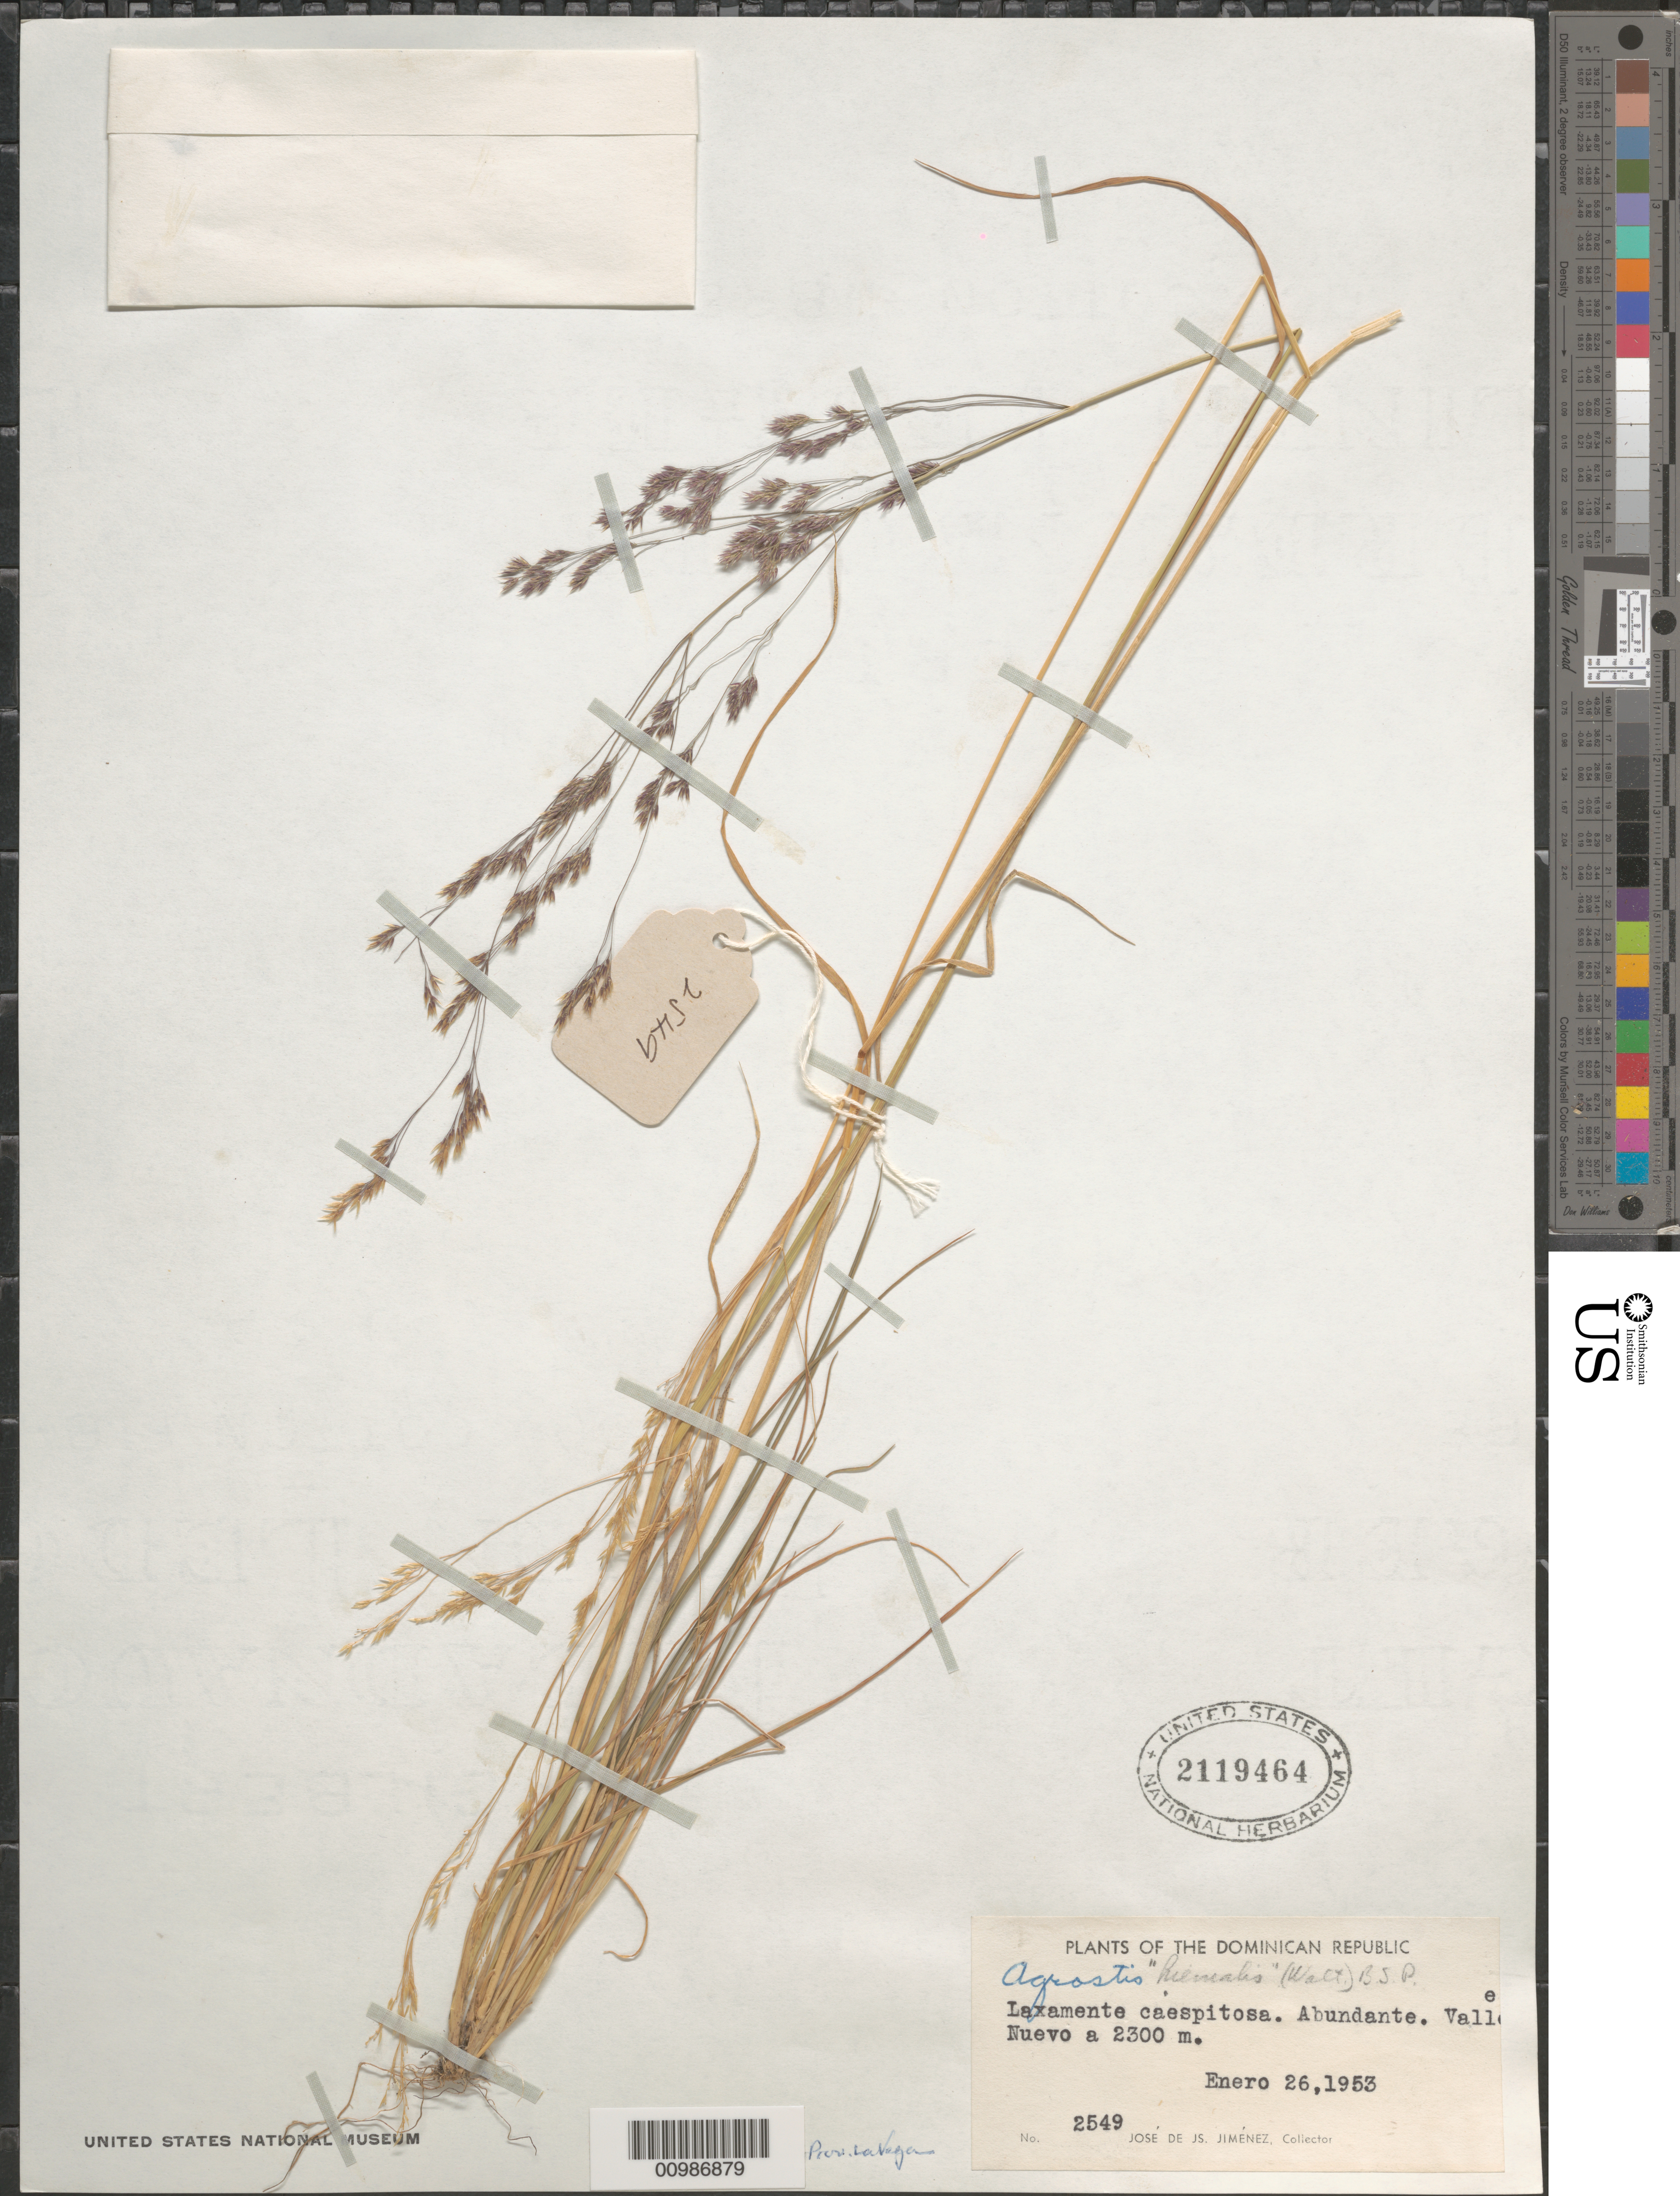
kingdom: Plantae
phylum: Tracheophyta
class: Liliopsida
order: Poales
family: Poaceae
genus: Agrostis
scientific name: Agrostis hyemalis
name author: (Walter) Britton et al.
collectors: J. J. Jiménez Almonte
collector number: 2549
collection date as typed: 26 Jan 1953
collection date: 1953-01-26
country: Dominican Republic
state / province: La Vega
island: Hispaniola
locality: Valle Nuevo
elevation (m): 2300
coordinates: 0 N, 0 E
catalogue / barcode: US 2119464